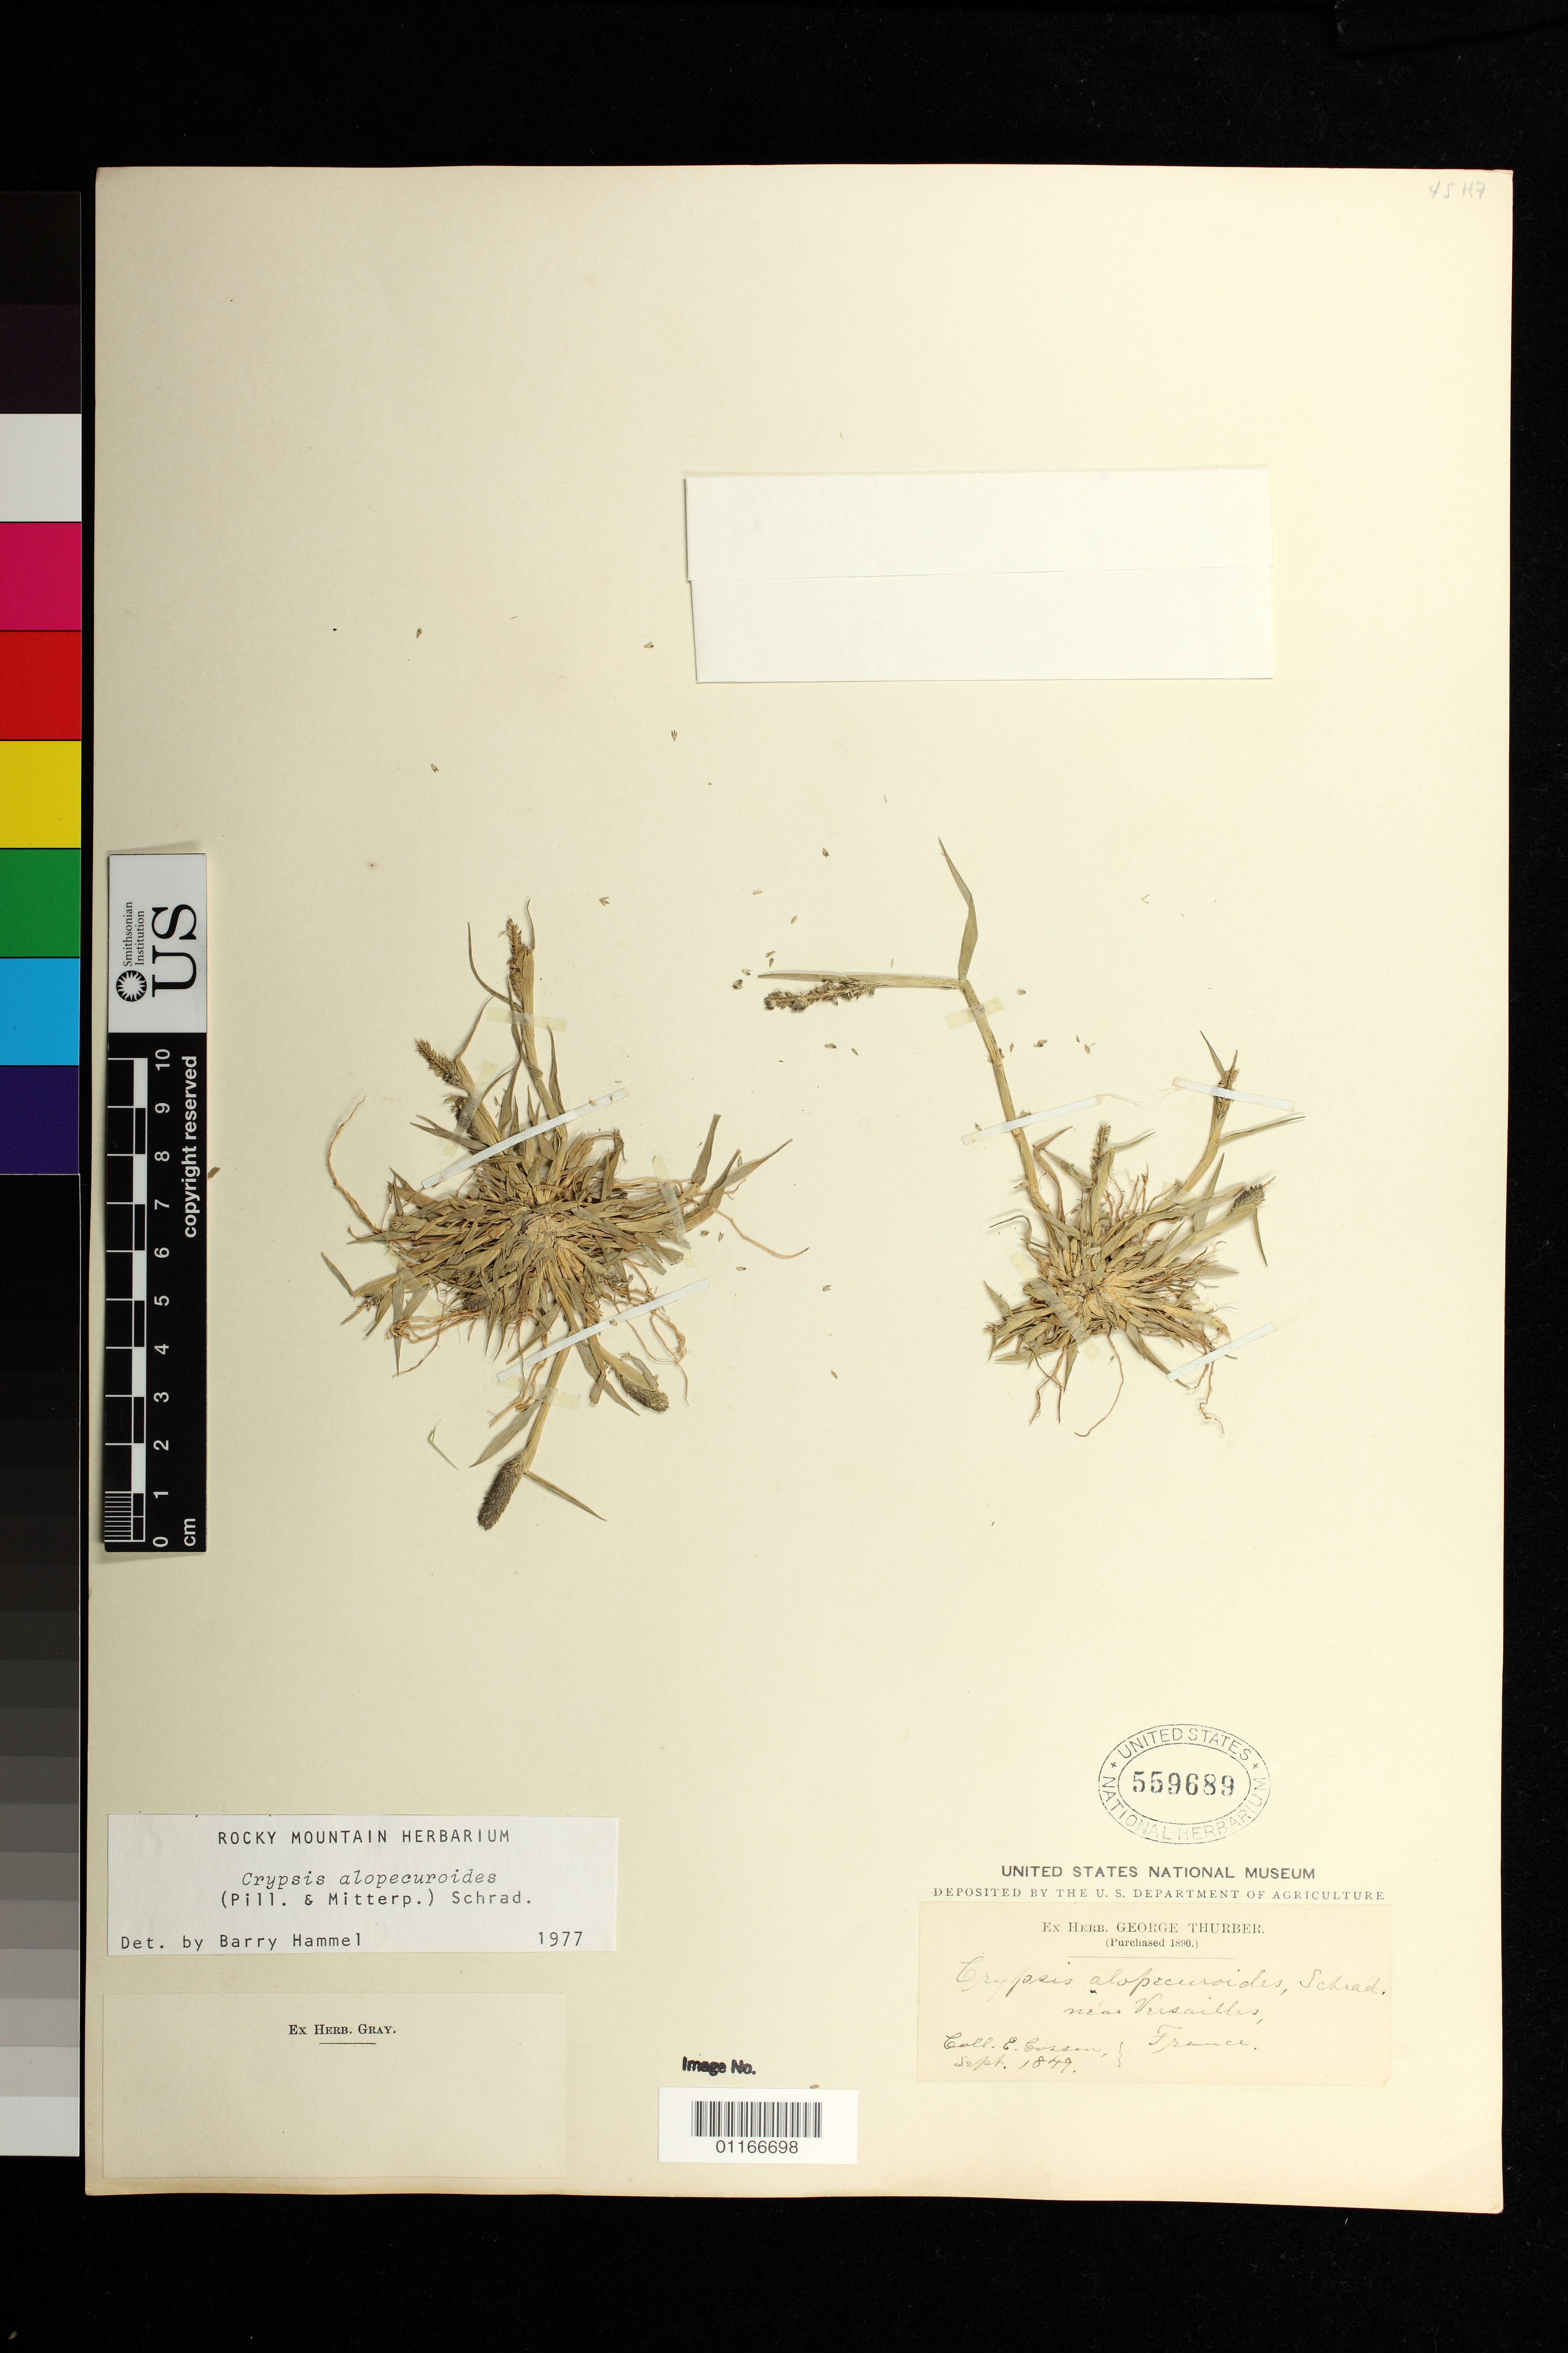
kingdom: Plantae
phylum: Tracheophyta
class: Liliopsida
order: Poales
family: Poaceae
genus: Crypsis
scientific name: Crypsis alopecuroides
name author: (Piller & Mitterp.) Schrad.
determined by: Hammel, Barry E., (MO), Missouri Botanical Garden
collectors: E. Cosson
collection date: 1849-09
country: France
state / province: Île-de-France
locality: Schrad, near Versailles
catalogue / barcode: US 559689